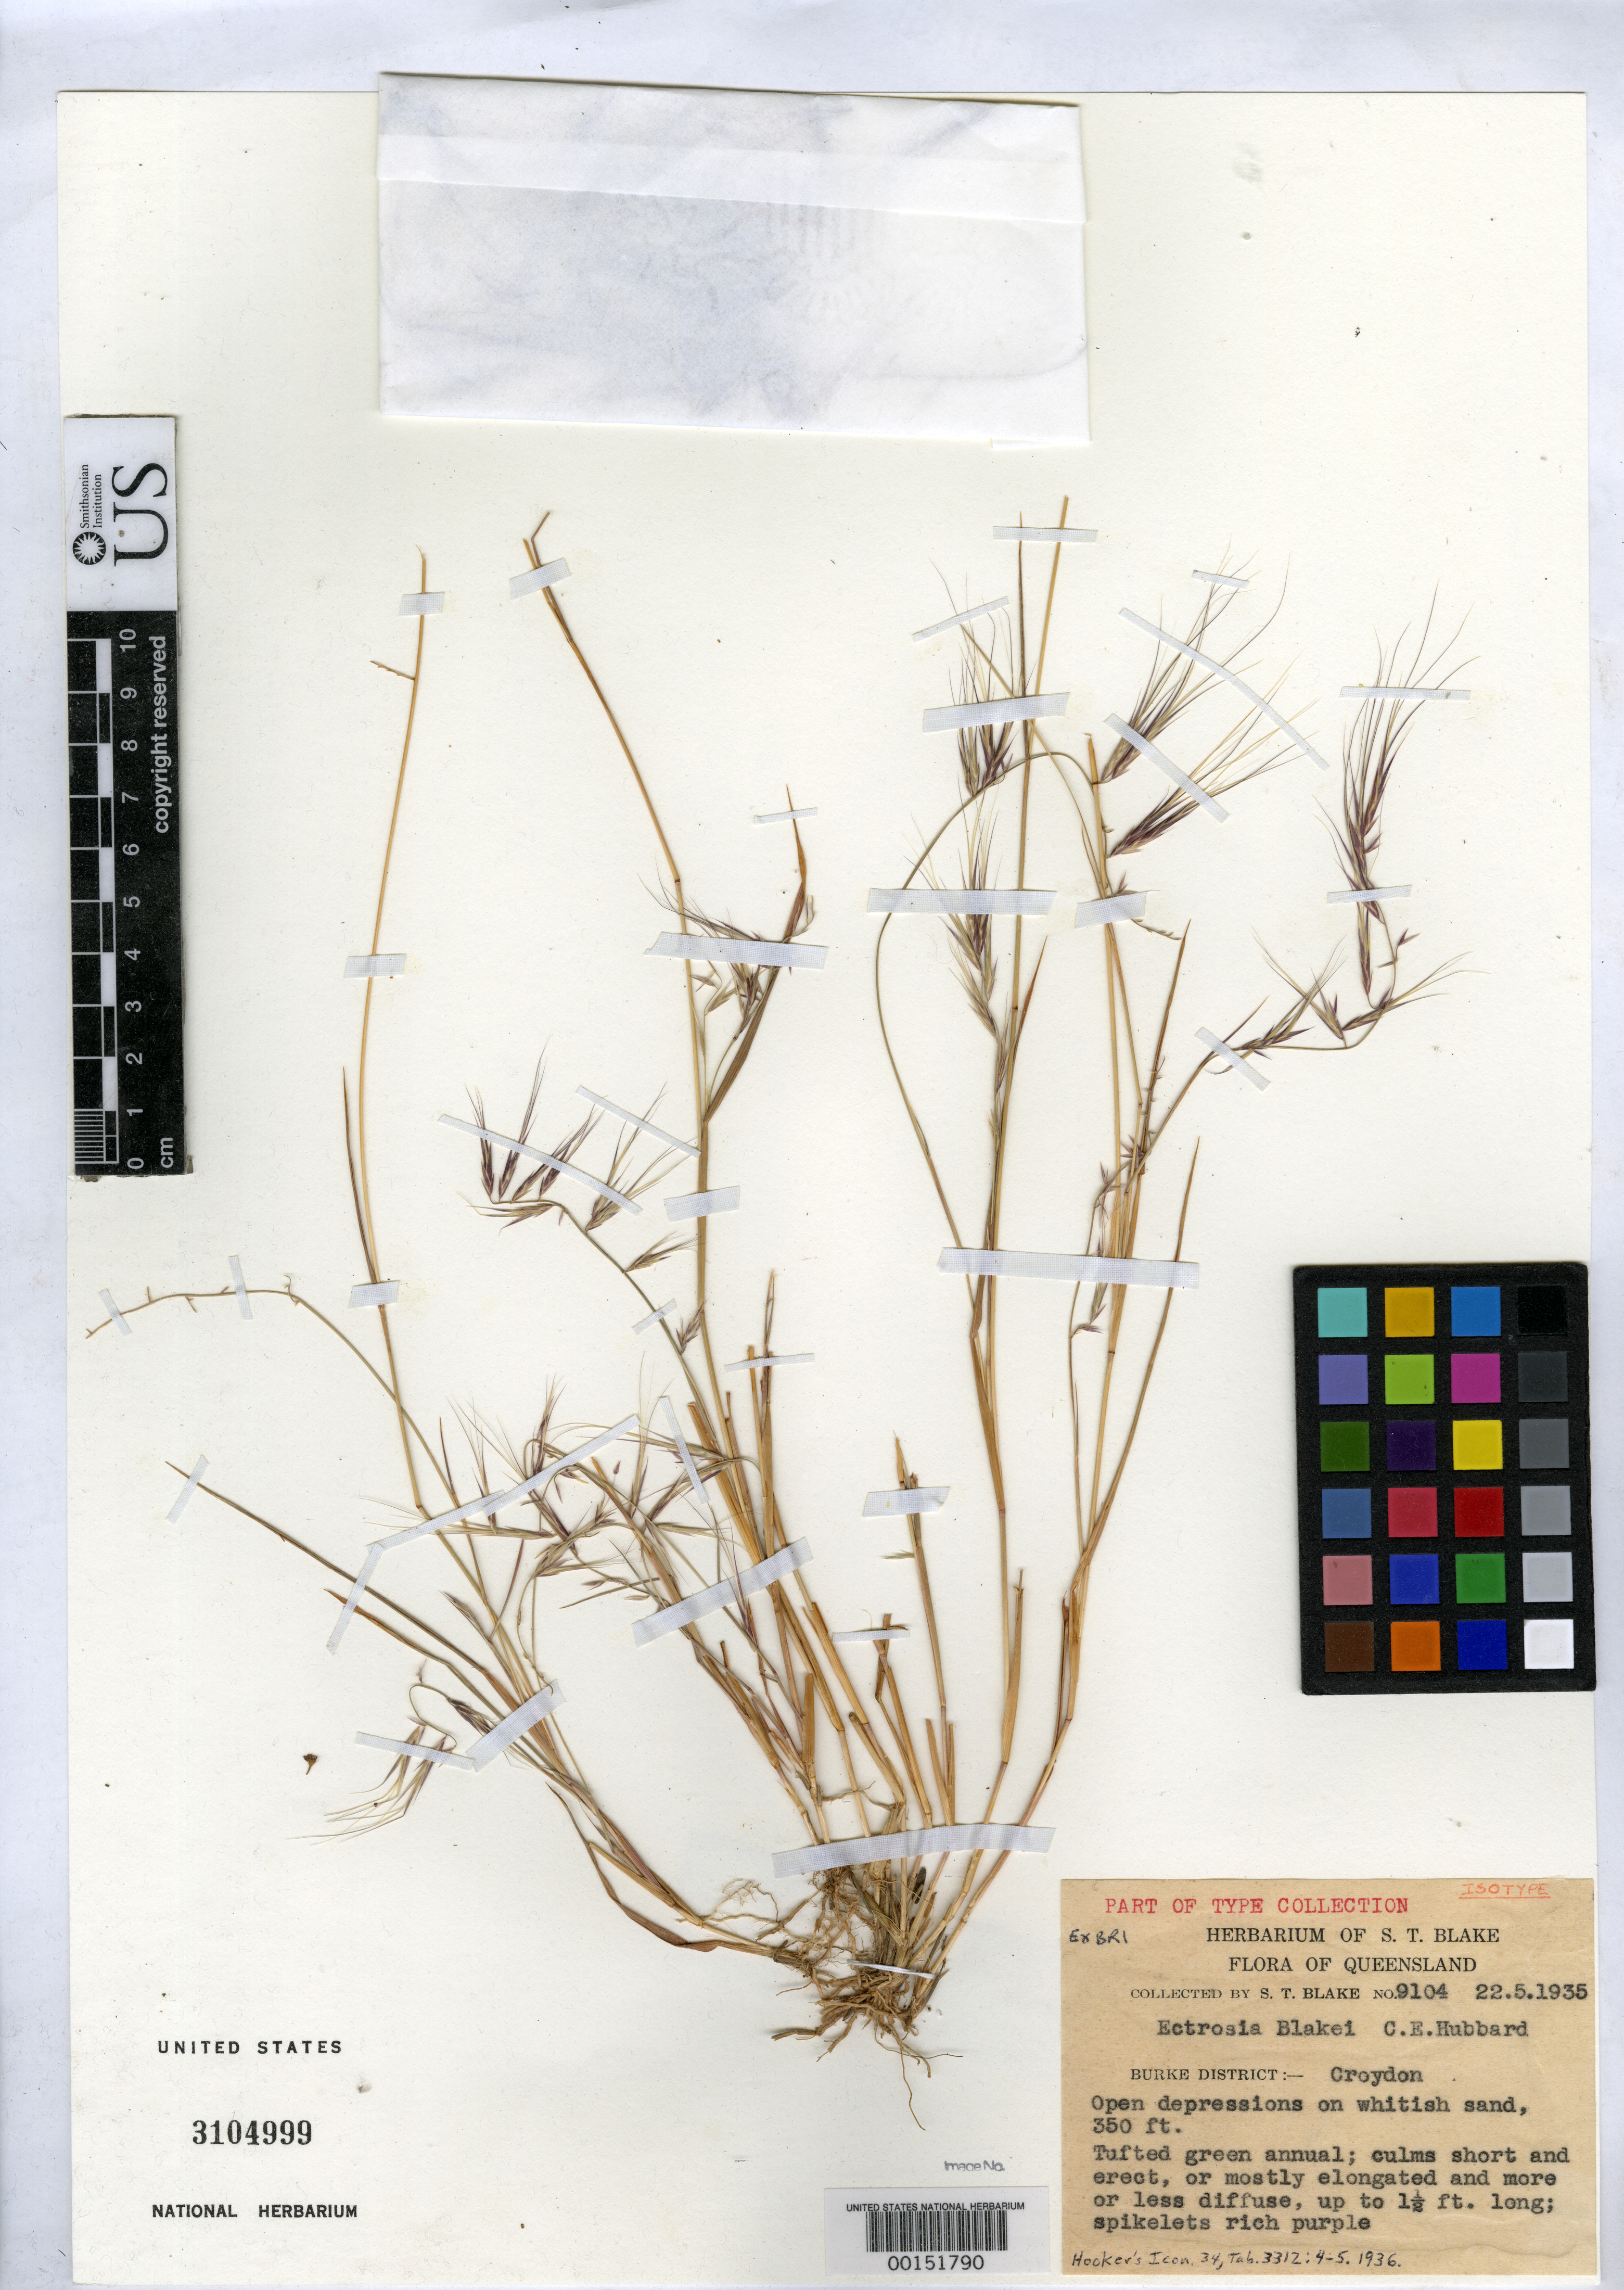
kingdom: Plantae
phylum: Tracheophyta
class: Liliopsida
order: Poales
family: Poaceae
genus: Ectrosia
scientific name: Ectrosia blakei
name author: C.E. Hubb.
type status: Isotype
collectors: S. T. Blake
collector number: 9104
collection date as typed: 22 May 1935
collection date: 1935-05-22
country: Australia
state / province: Queensland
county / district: Burke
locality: Croydon.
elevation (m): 107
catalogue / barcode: US 3104999